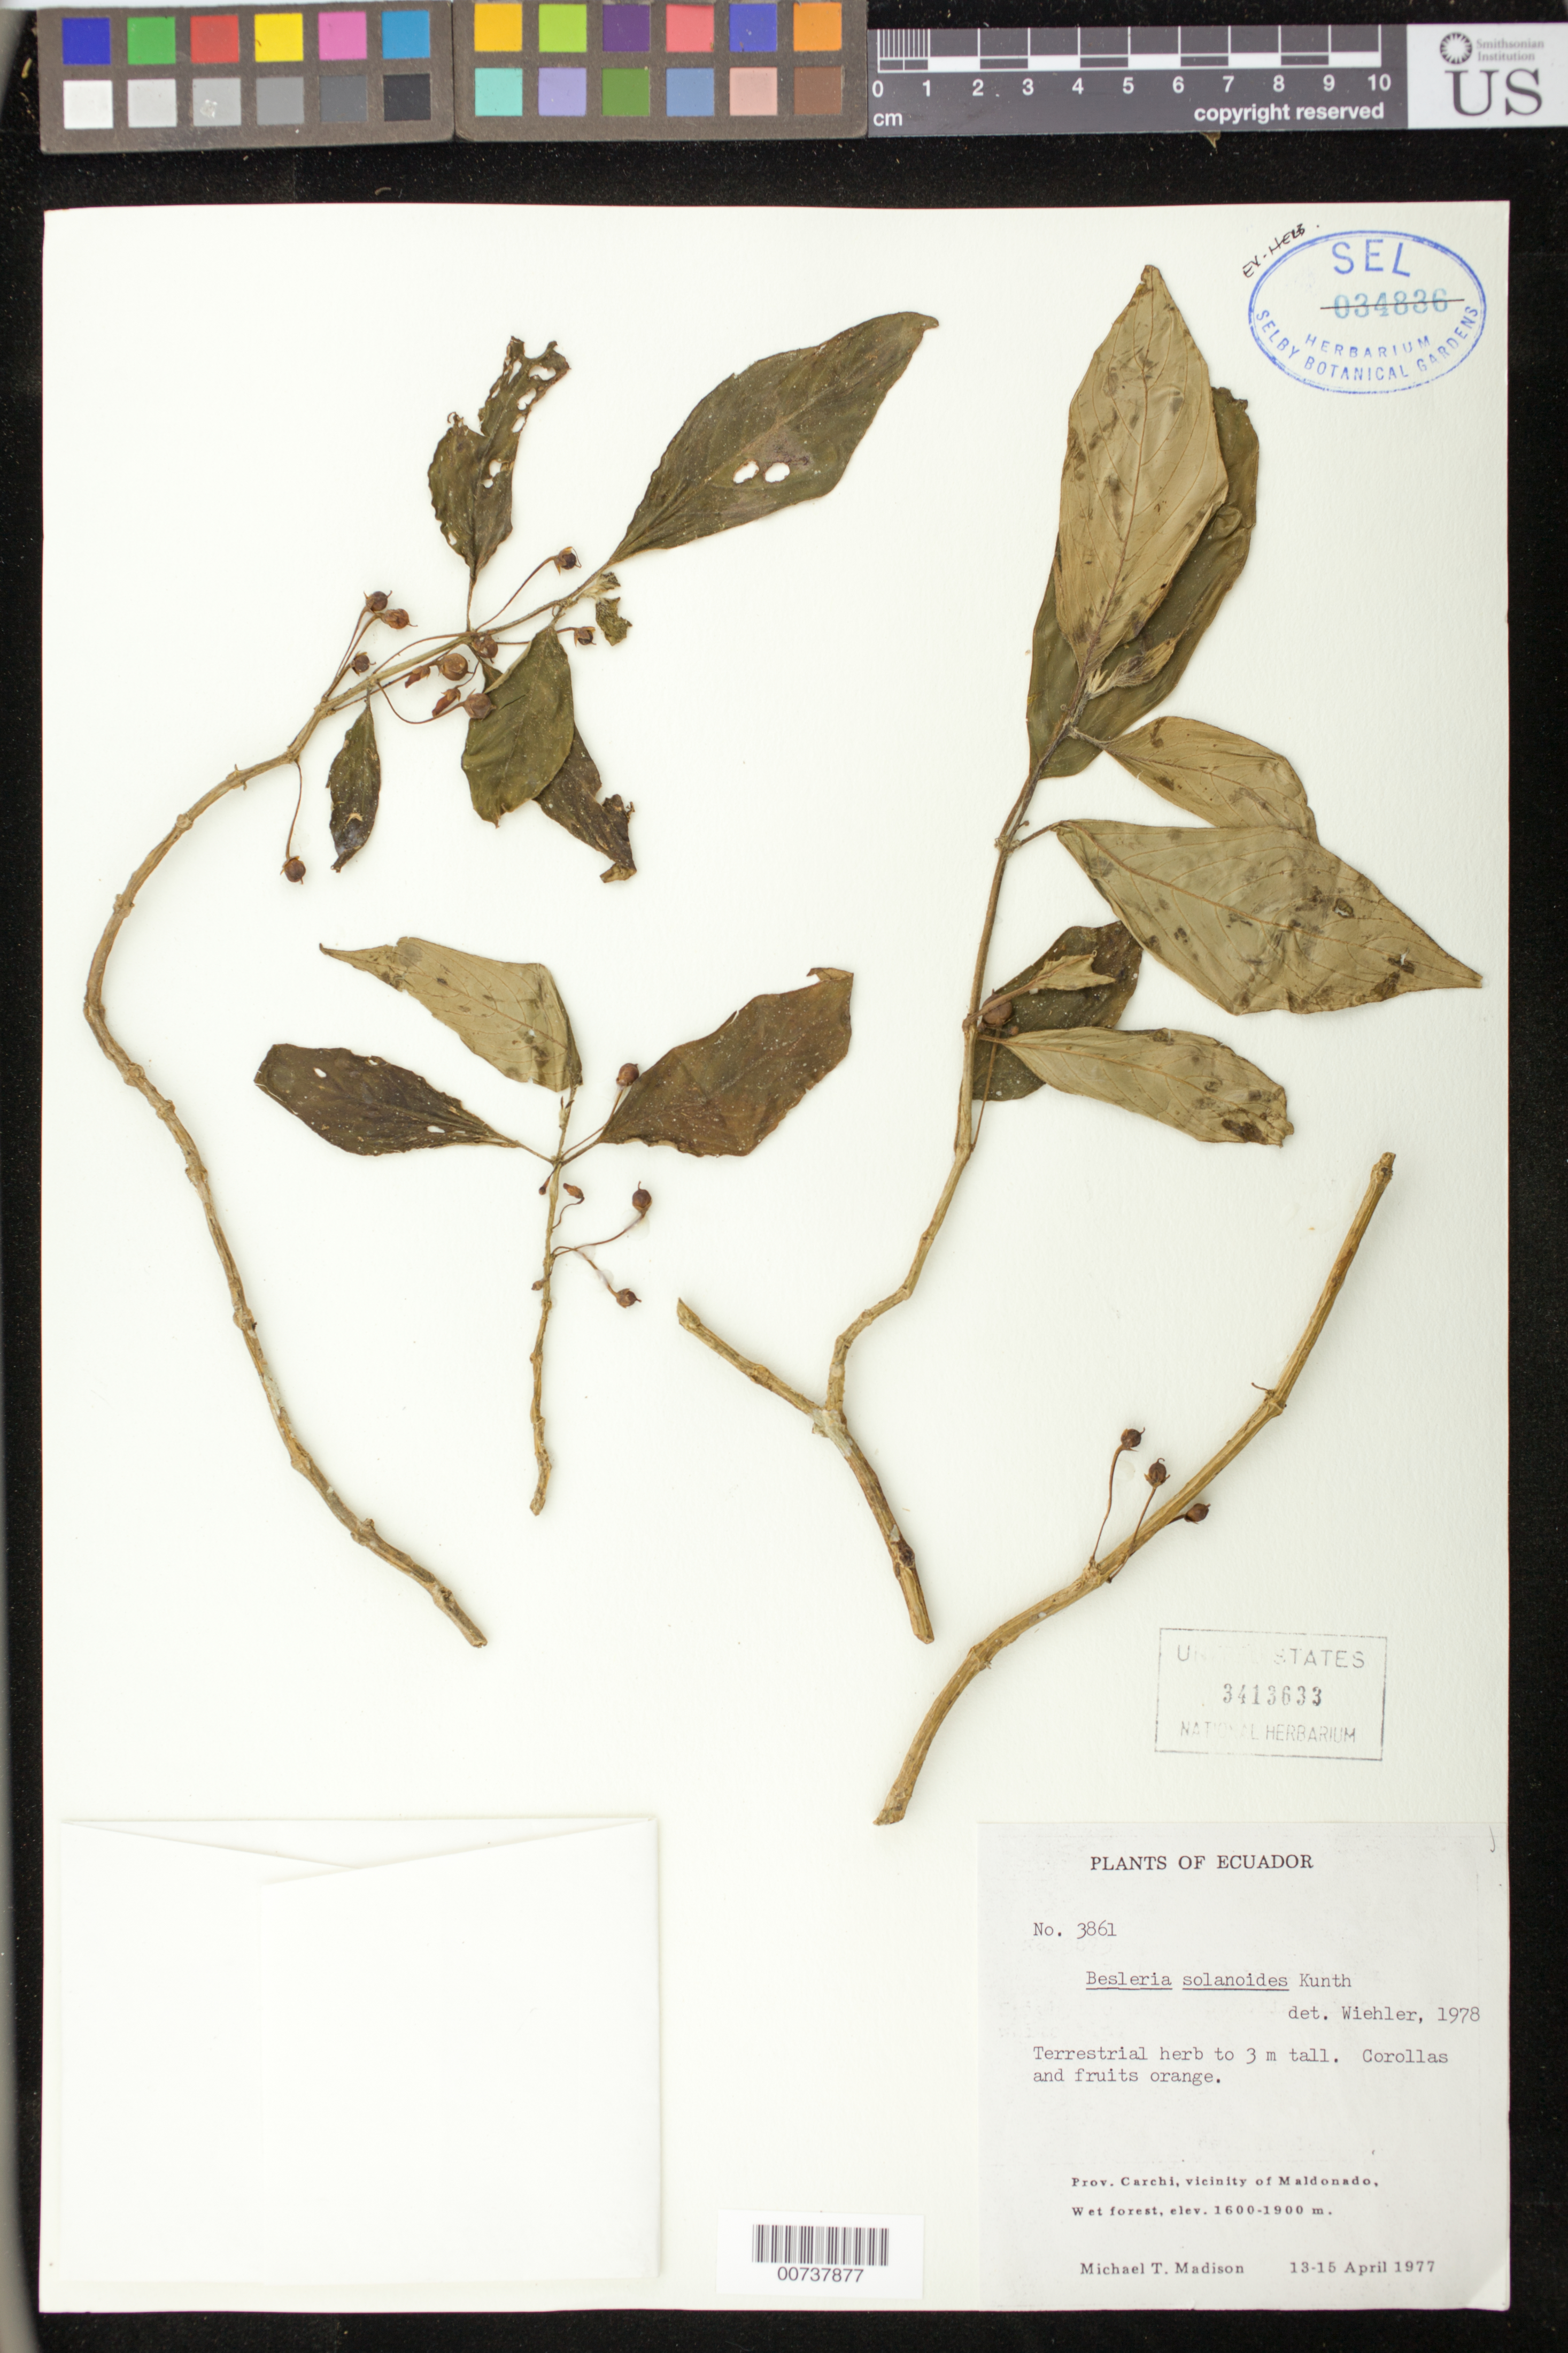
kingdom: Plantae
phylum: Tracheophyta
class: Magnoliopsida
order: Lamiales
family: Gesneriaceae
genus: Besleria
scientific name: Besleria solanoides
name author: Kunth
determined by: Wiehler, H. J.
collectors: M. T. Madison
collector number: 3861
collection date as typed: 13-15 Apr 1977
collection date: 1977-04-13/1977-04-15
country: Ecuador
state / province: Carchi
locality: Vicinity of Maldonado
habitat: Wet forest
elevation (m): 1600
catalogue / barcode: US 3413633